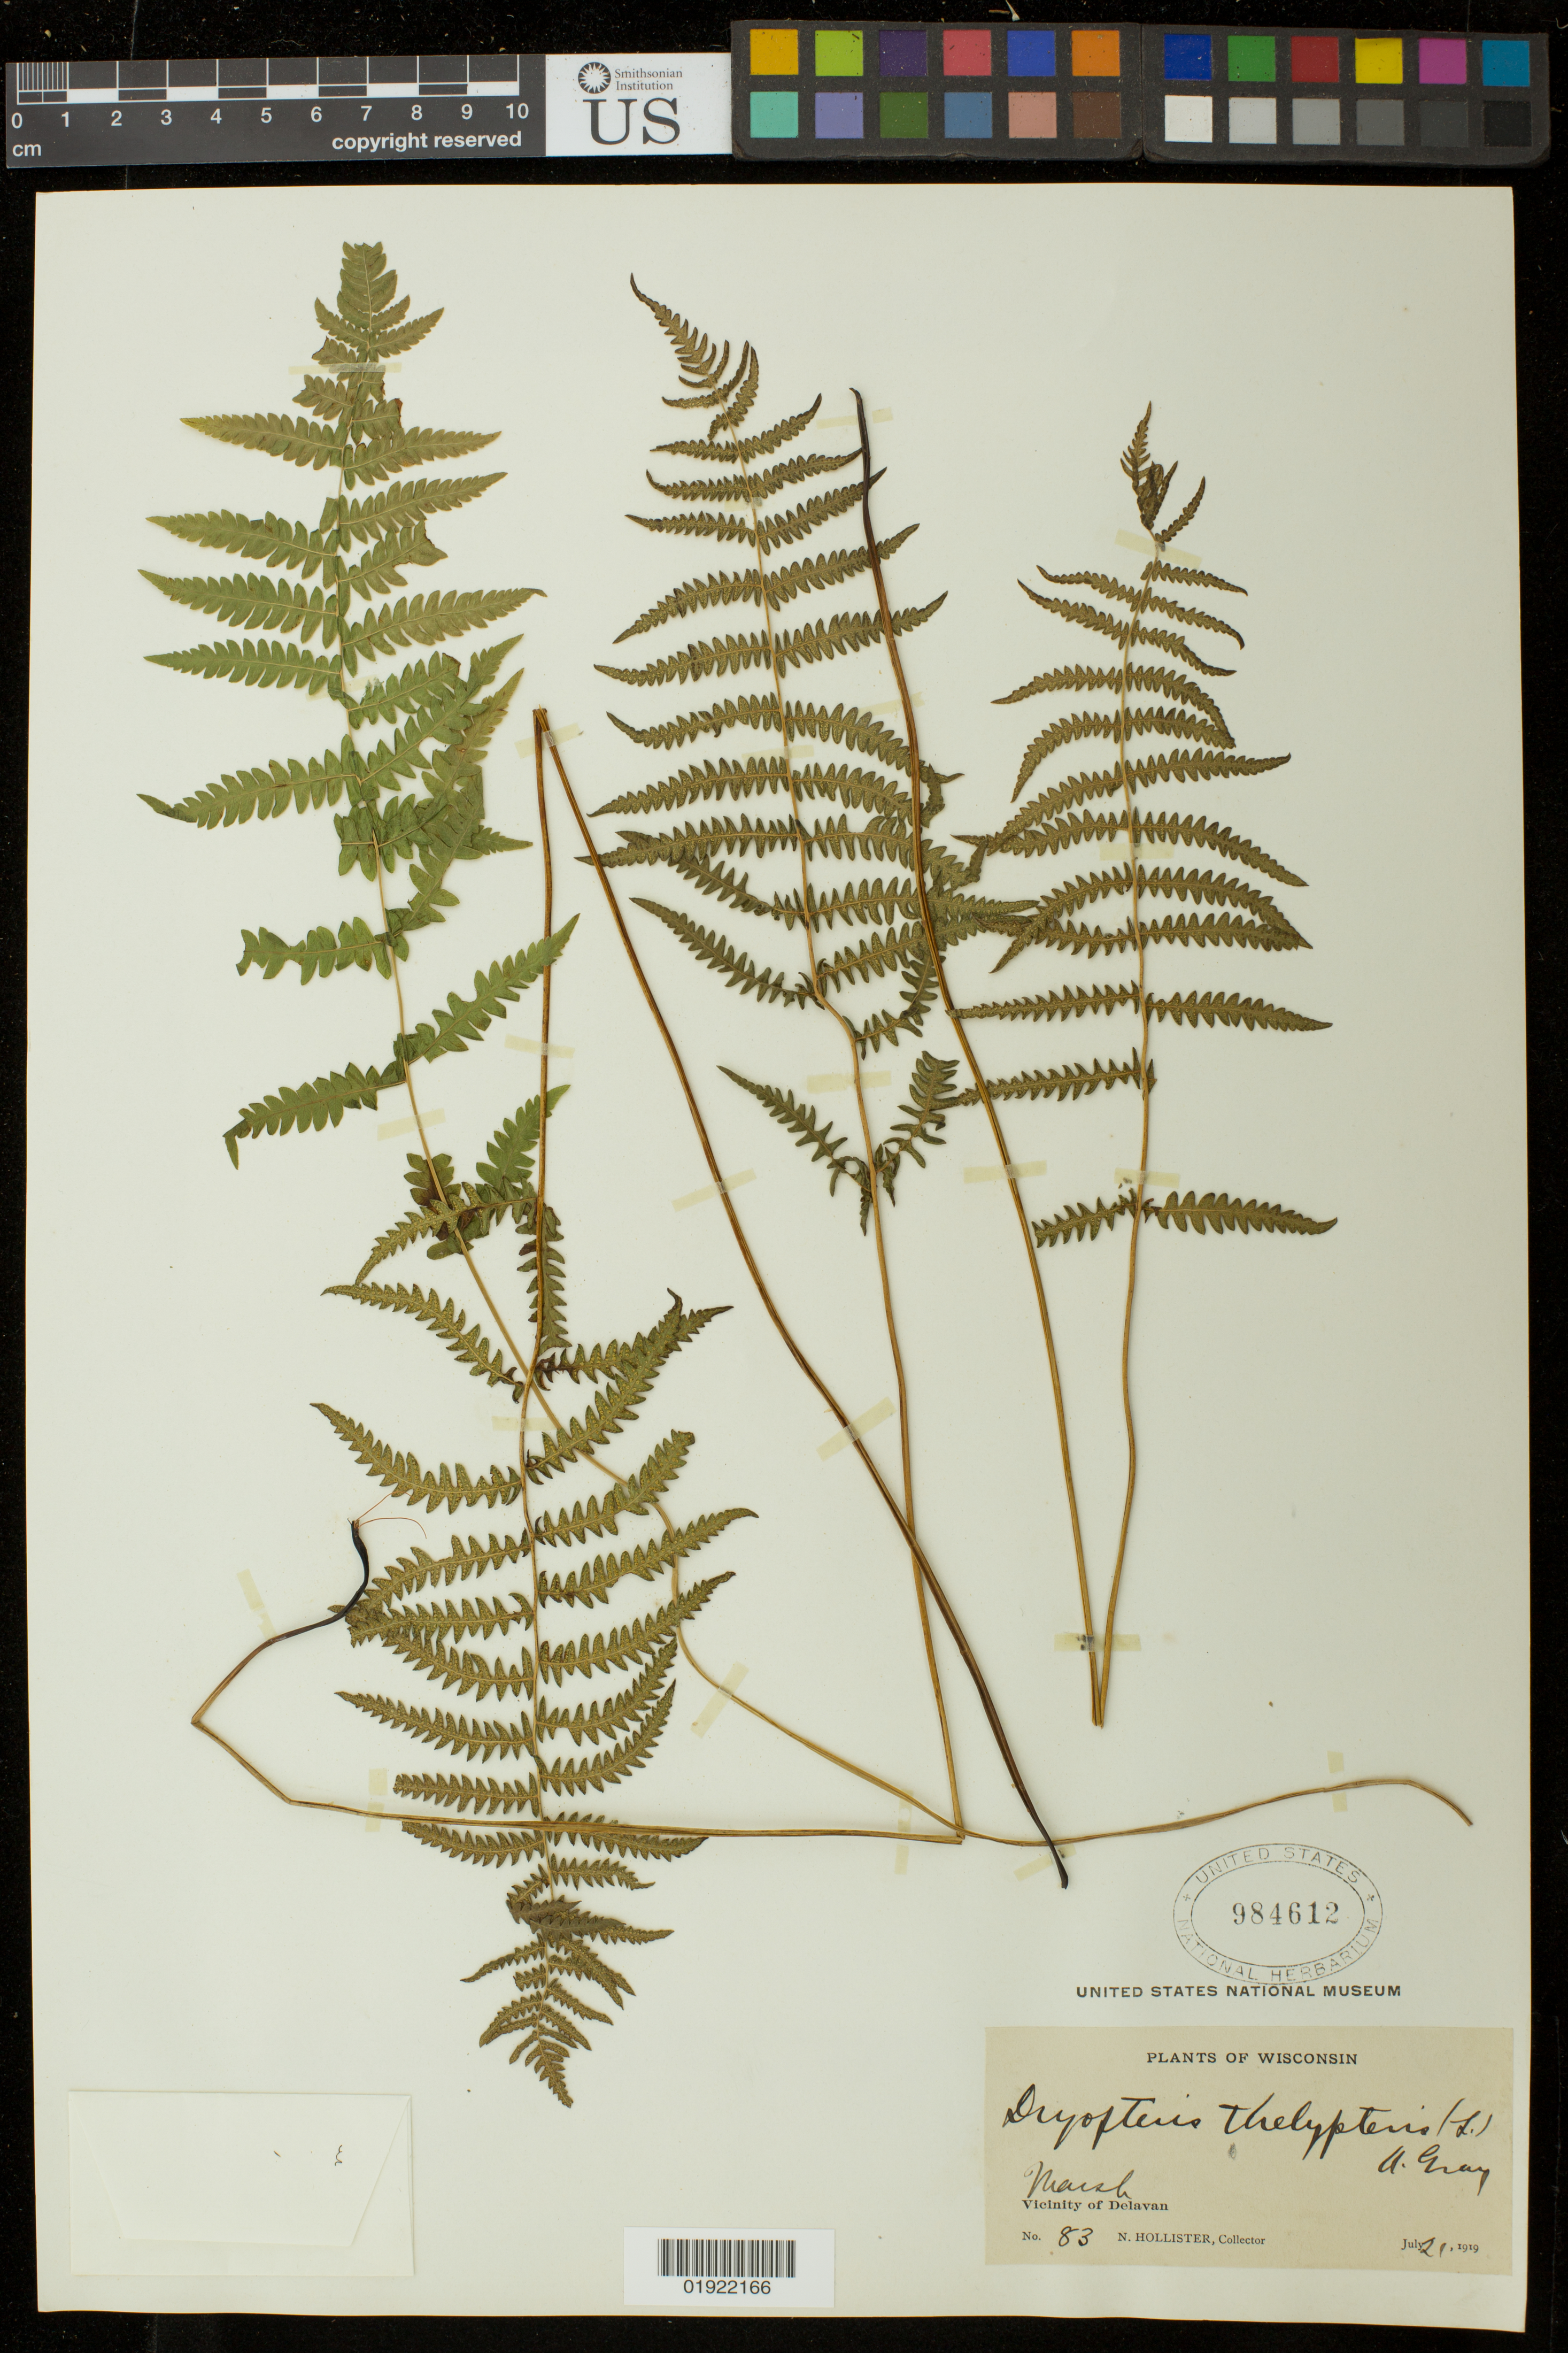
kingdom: Plantae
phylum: Tracheophyta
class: Polypodiopsida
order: Polypodiales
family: Thelypteridaceae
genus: Thelypteris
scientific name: Thelypteris palustris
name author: (Salisb.) Schott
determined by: Schott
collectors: N. Hollister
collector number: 83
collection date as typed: July 21, 1919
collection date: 1919-07-21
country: United States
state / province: Wisconsin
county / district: Walworth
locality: Vicinity of Delavan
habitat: marsh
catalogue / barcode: US 984612